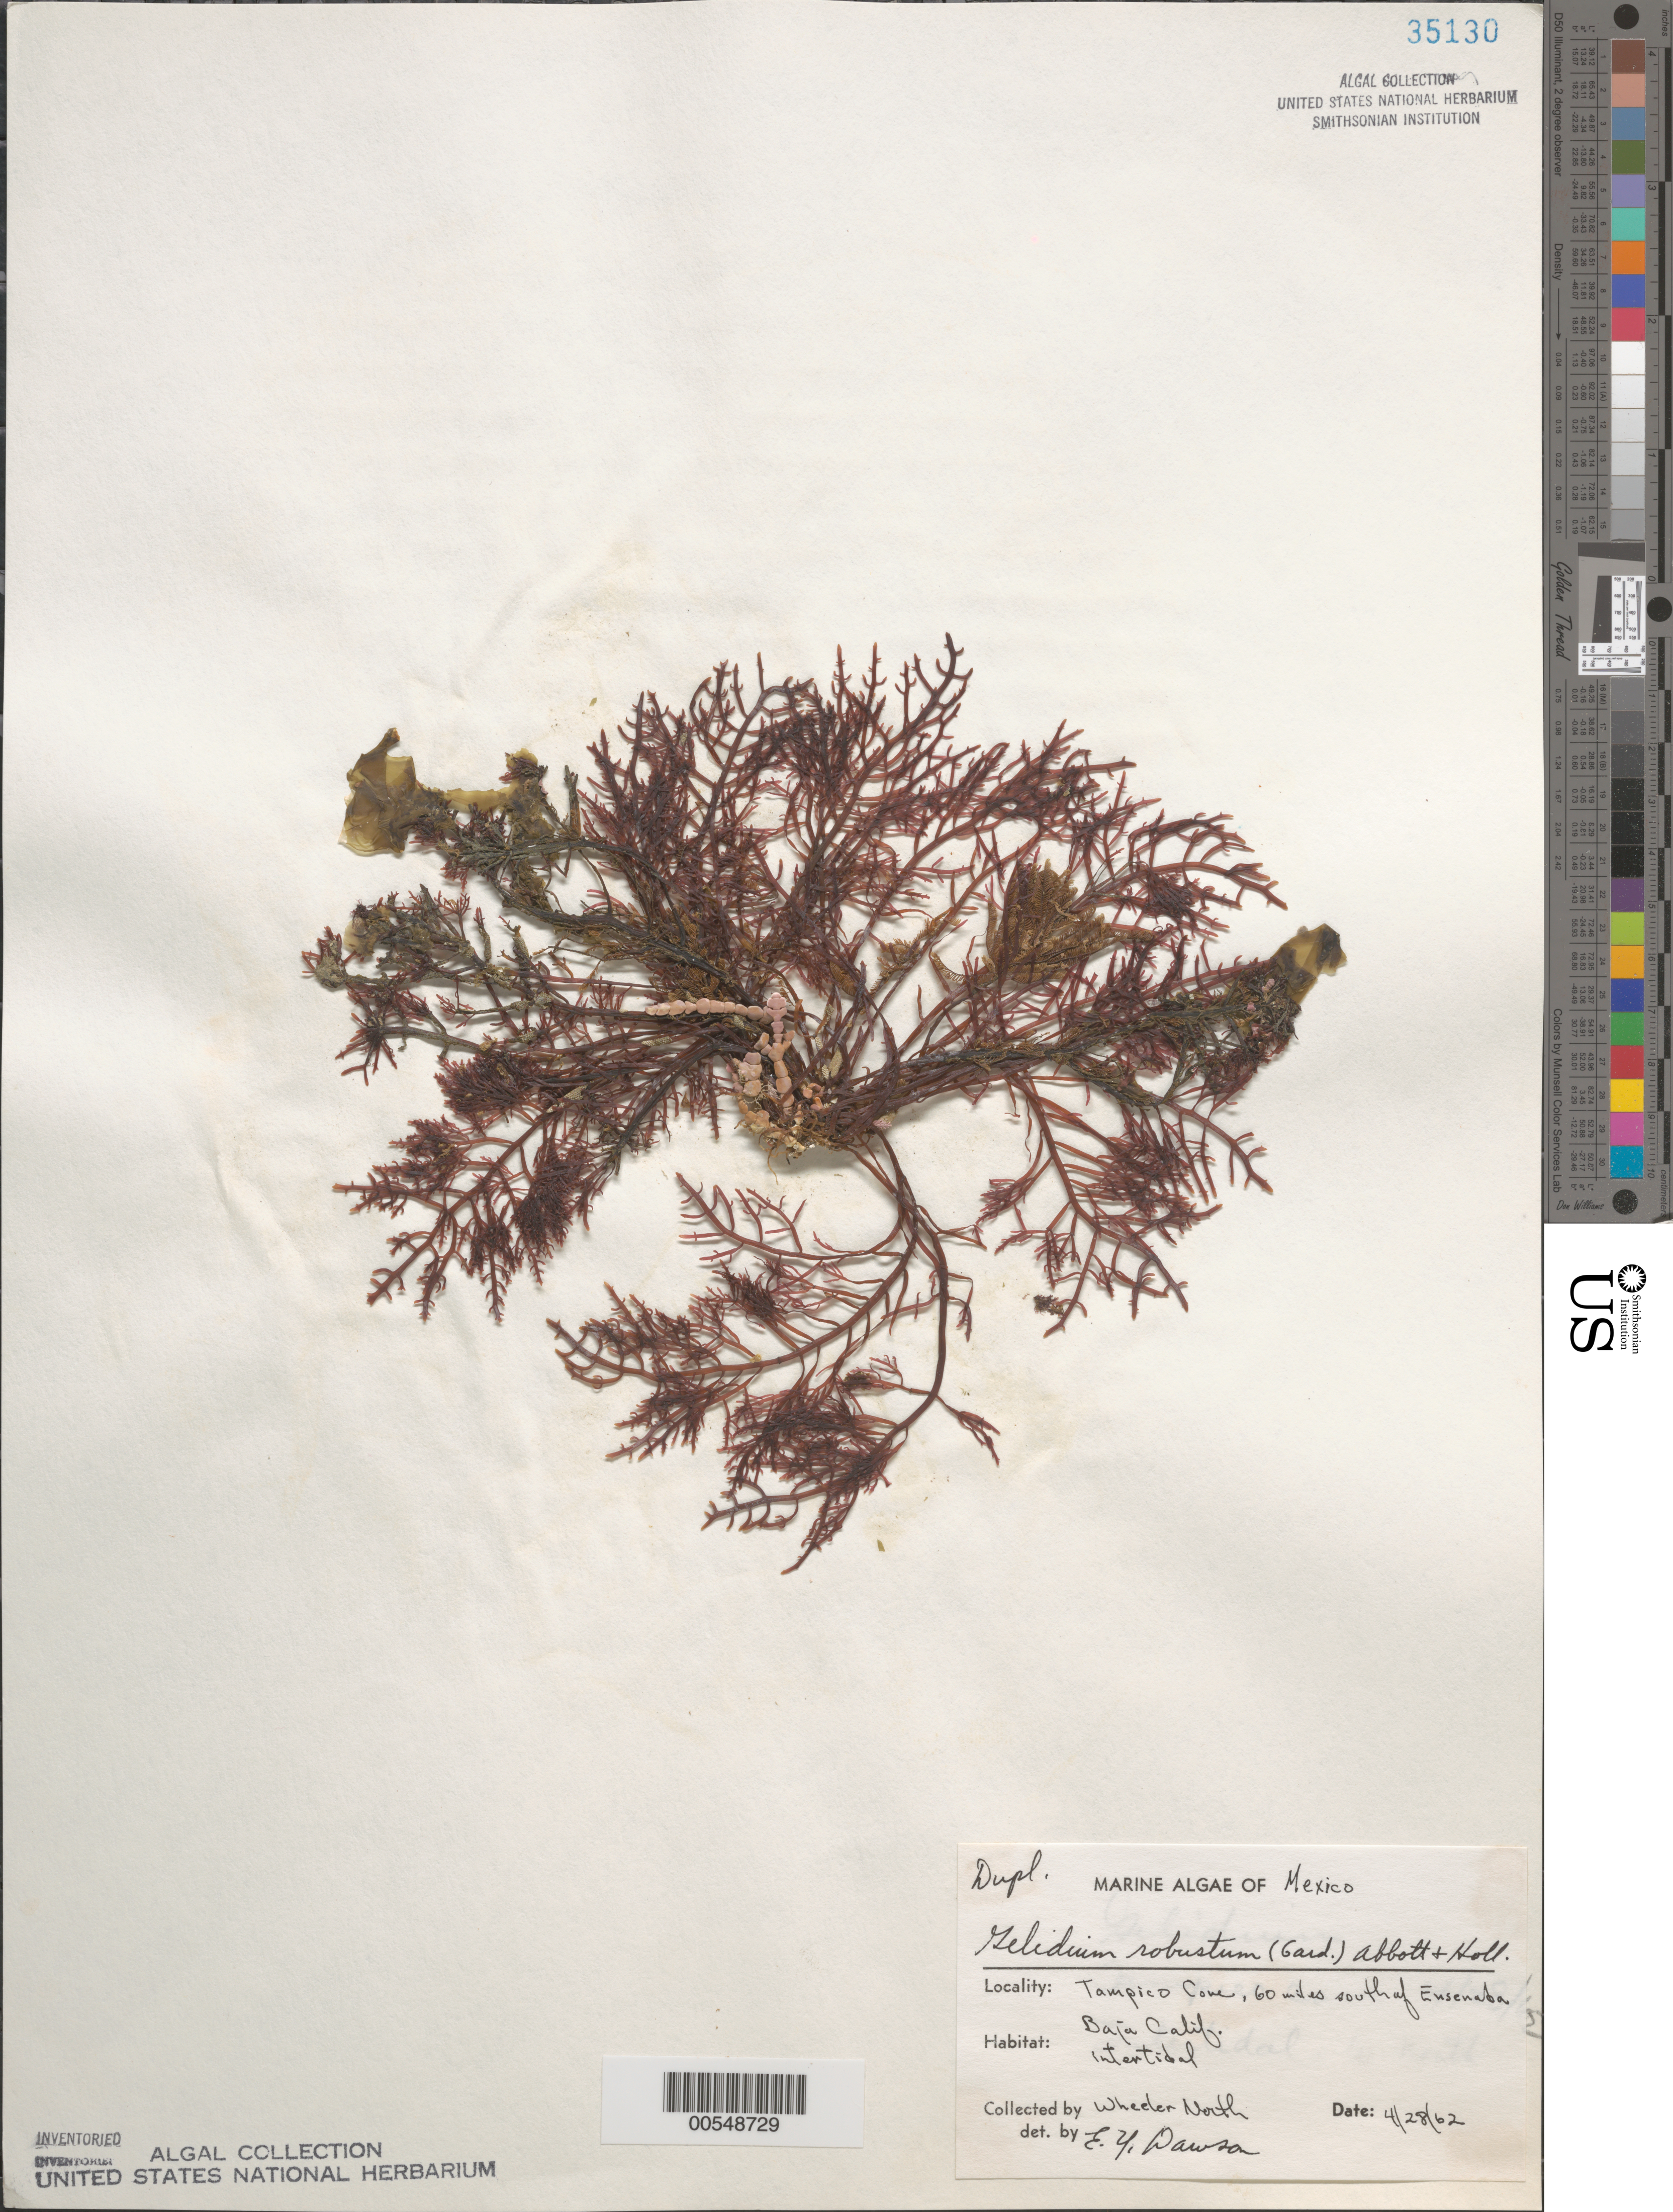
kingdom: Plantae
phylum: Rhodophyta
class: Florideophyceae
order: Gelidiales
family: Gelidiaceae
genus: Gelidium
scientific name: Gelidium robustum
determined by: Dawson, E. Y.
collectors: W. North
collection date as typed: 28 Apr 1962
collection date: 1962-04-28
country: Mexico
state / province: Baja California Norte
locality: Tampico Cove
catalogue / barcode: US 35130